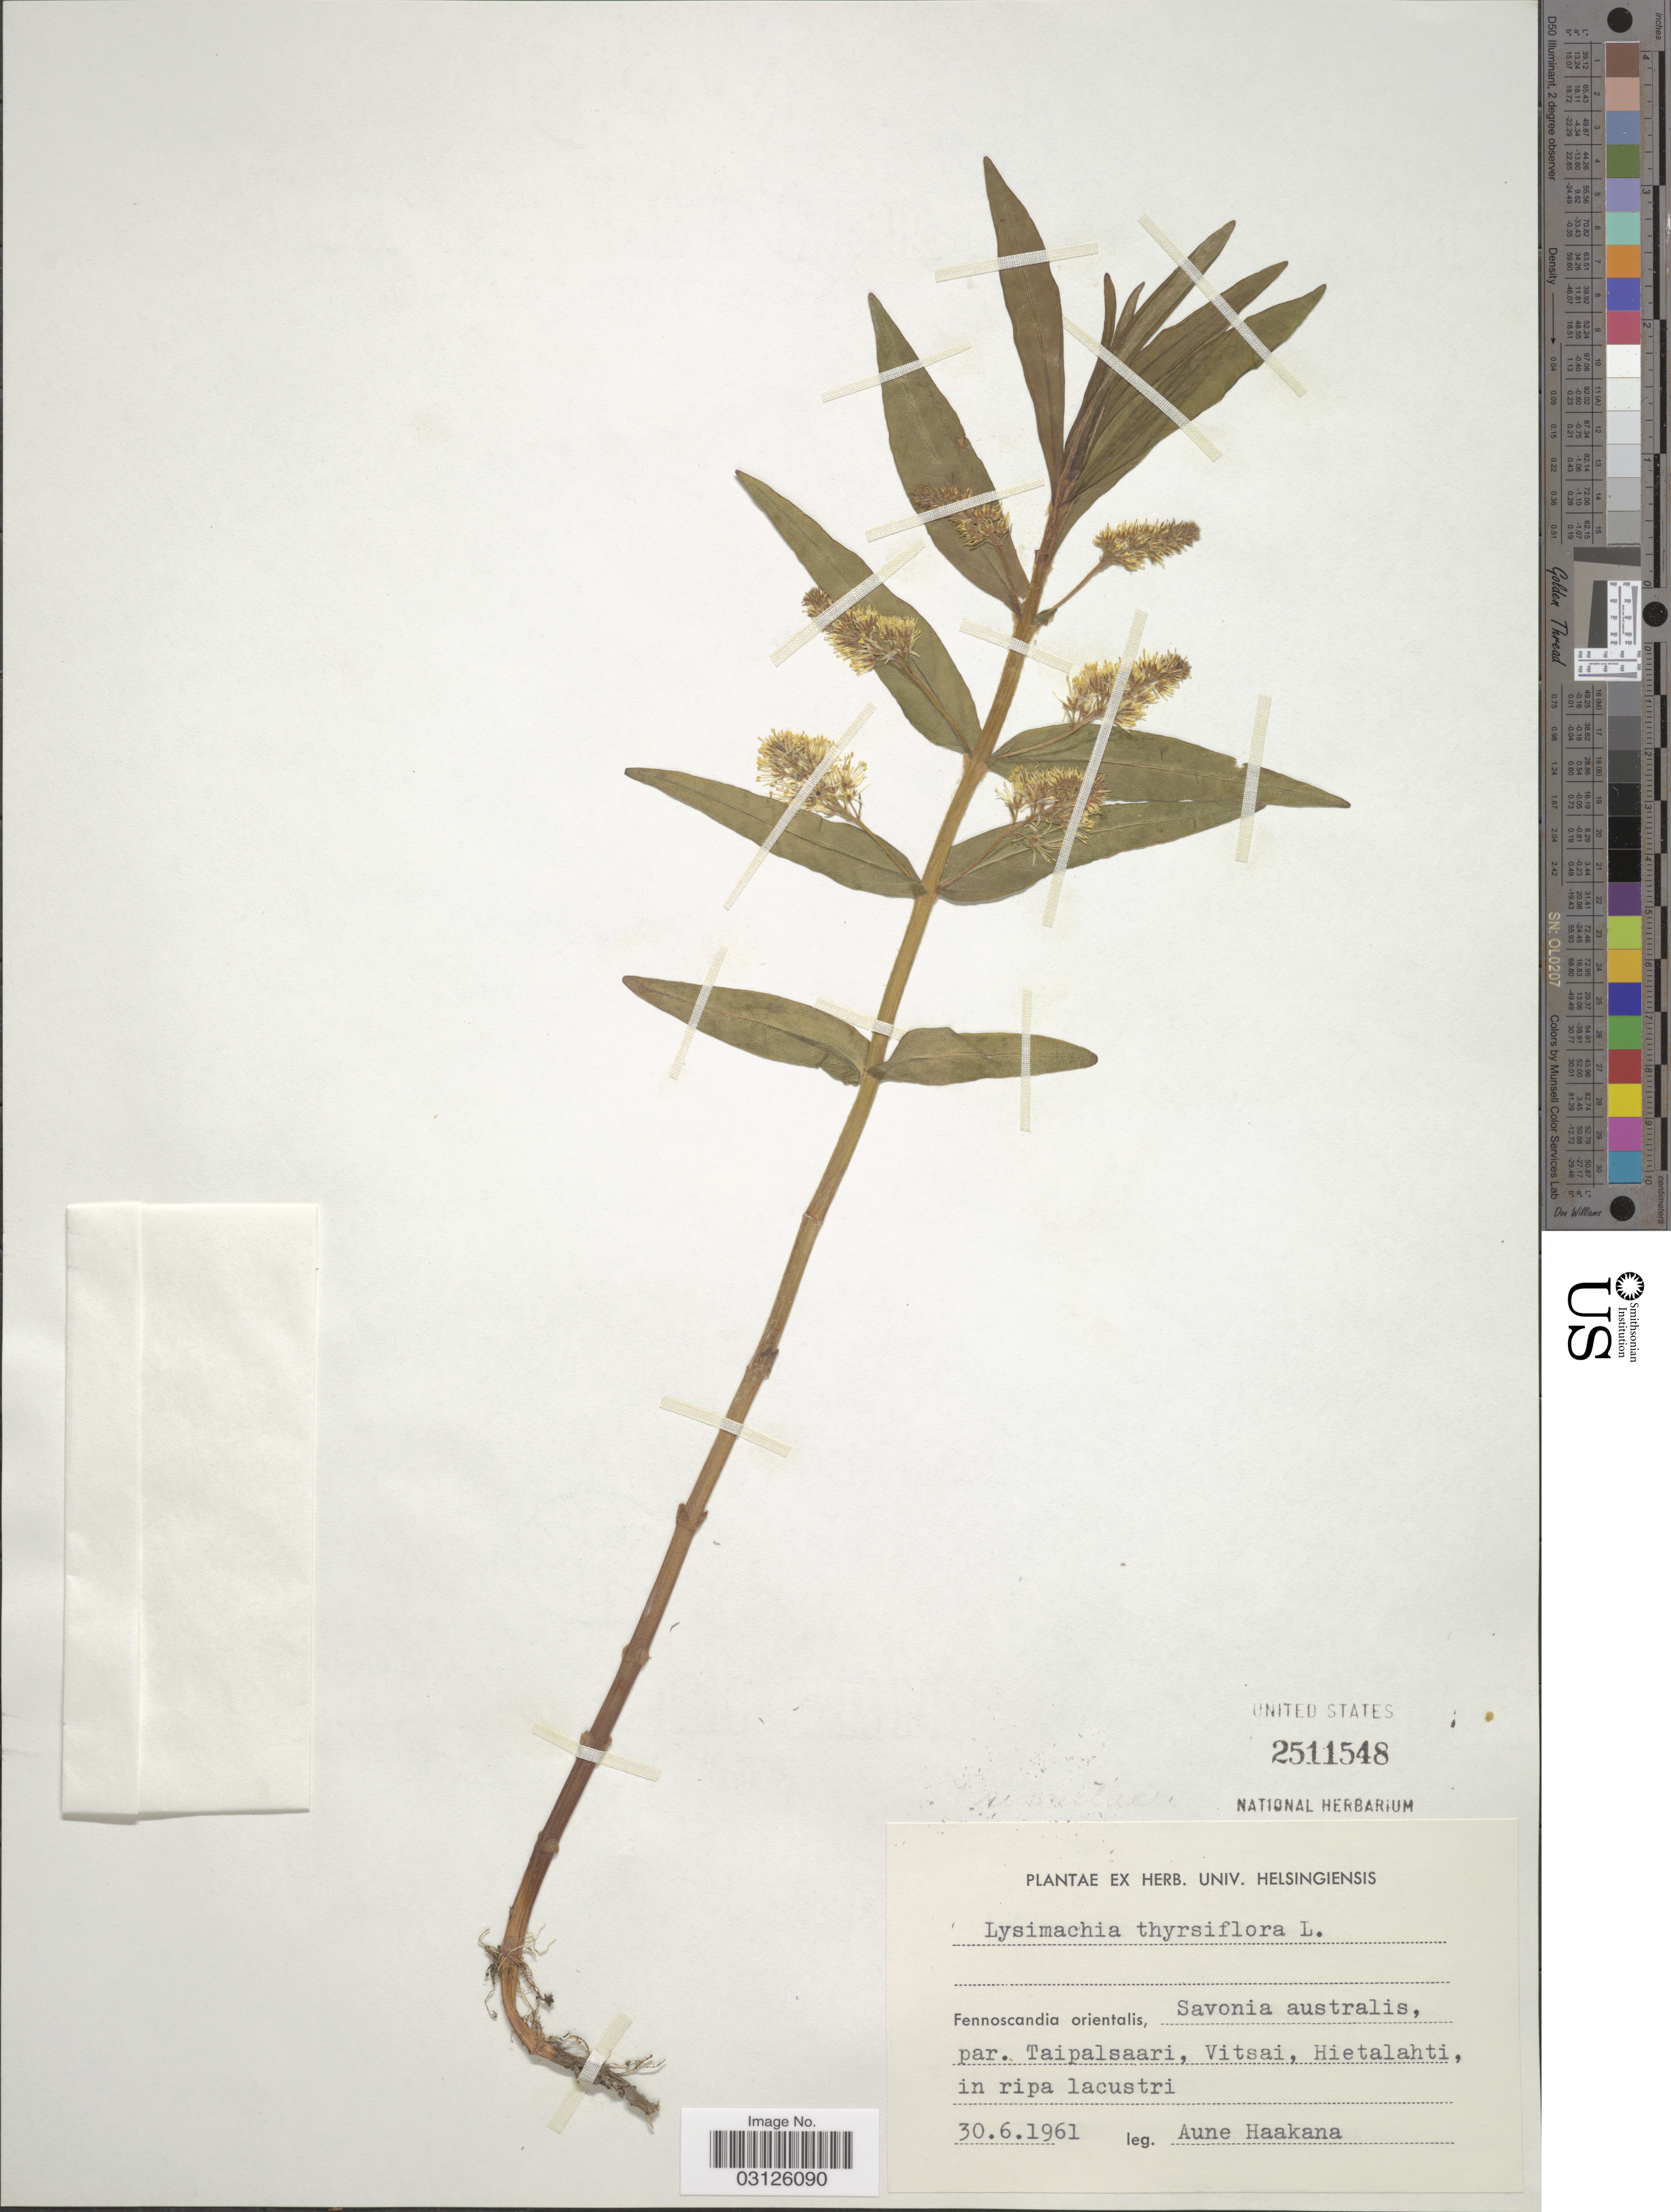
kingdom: Plantae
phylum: Tracheophyta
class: Magnoliopsida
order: Ericales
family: Primulaceae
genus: Lysimachia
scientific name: Lysimachia thyrsiflora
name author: L.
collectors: A. Haakana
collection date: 1961-06-30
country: Finland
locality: Fennoscandia orientalis, Savonia australis, par. Taipalsaari, Vitsai, Hietalahti, in ripa lacustri.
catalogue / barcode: US 2511548